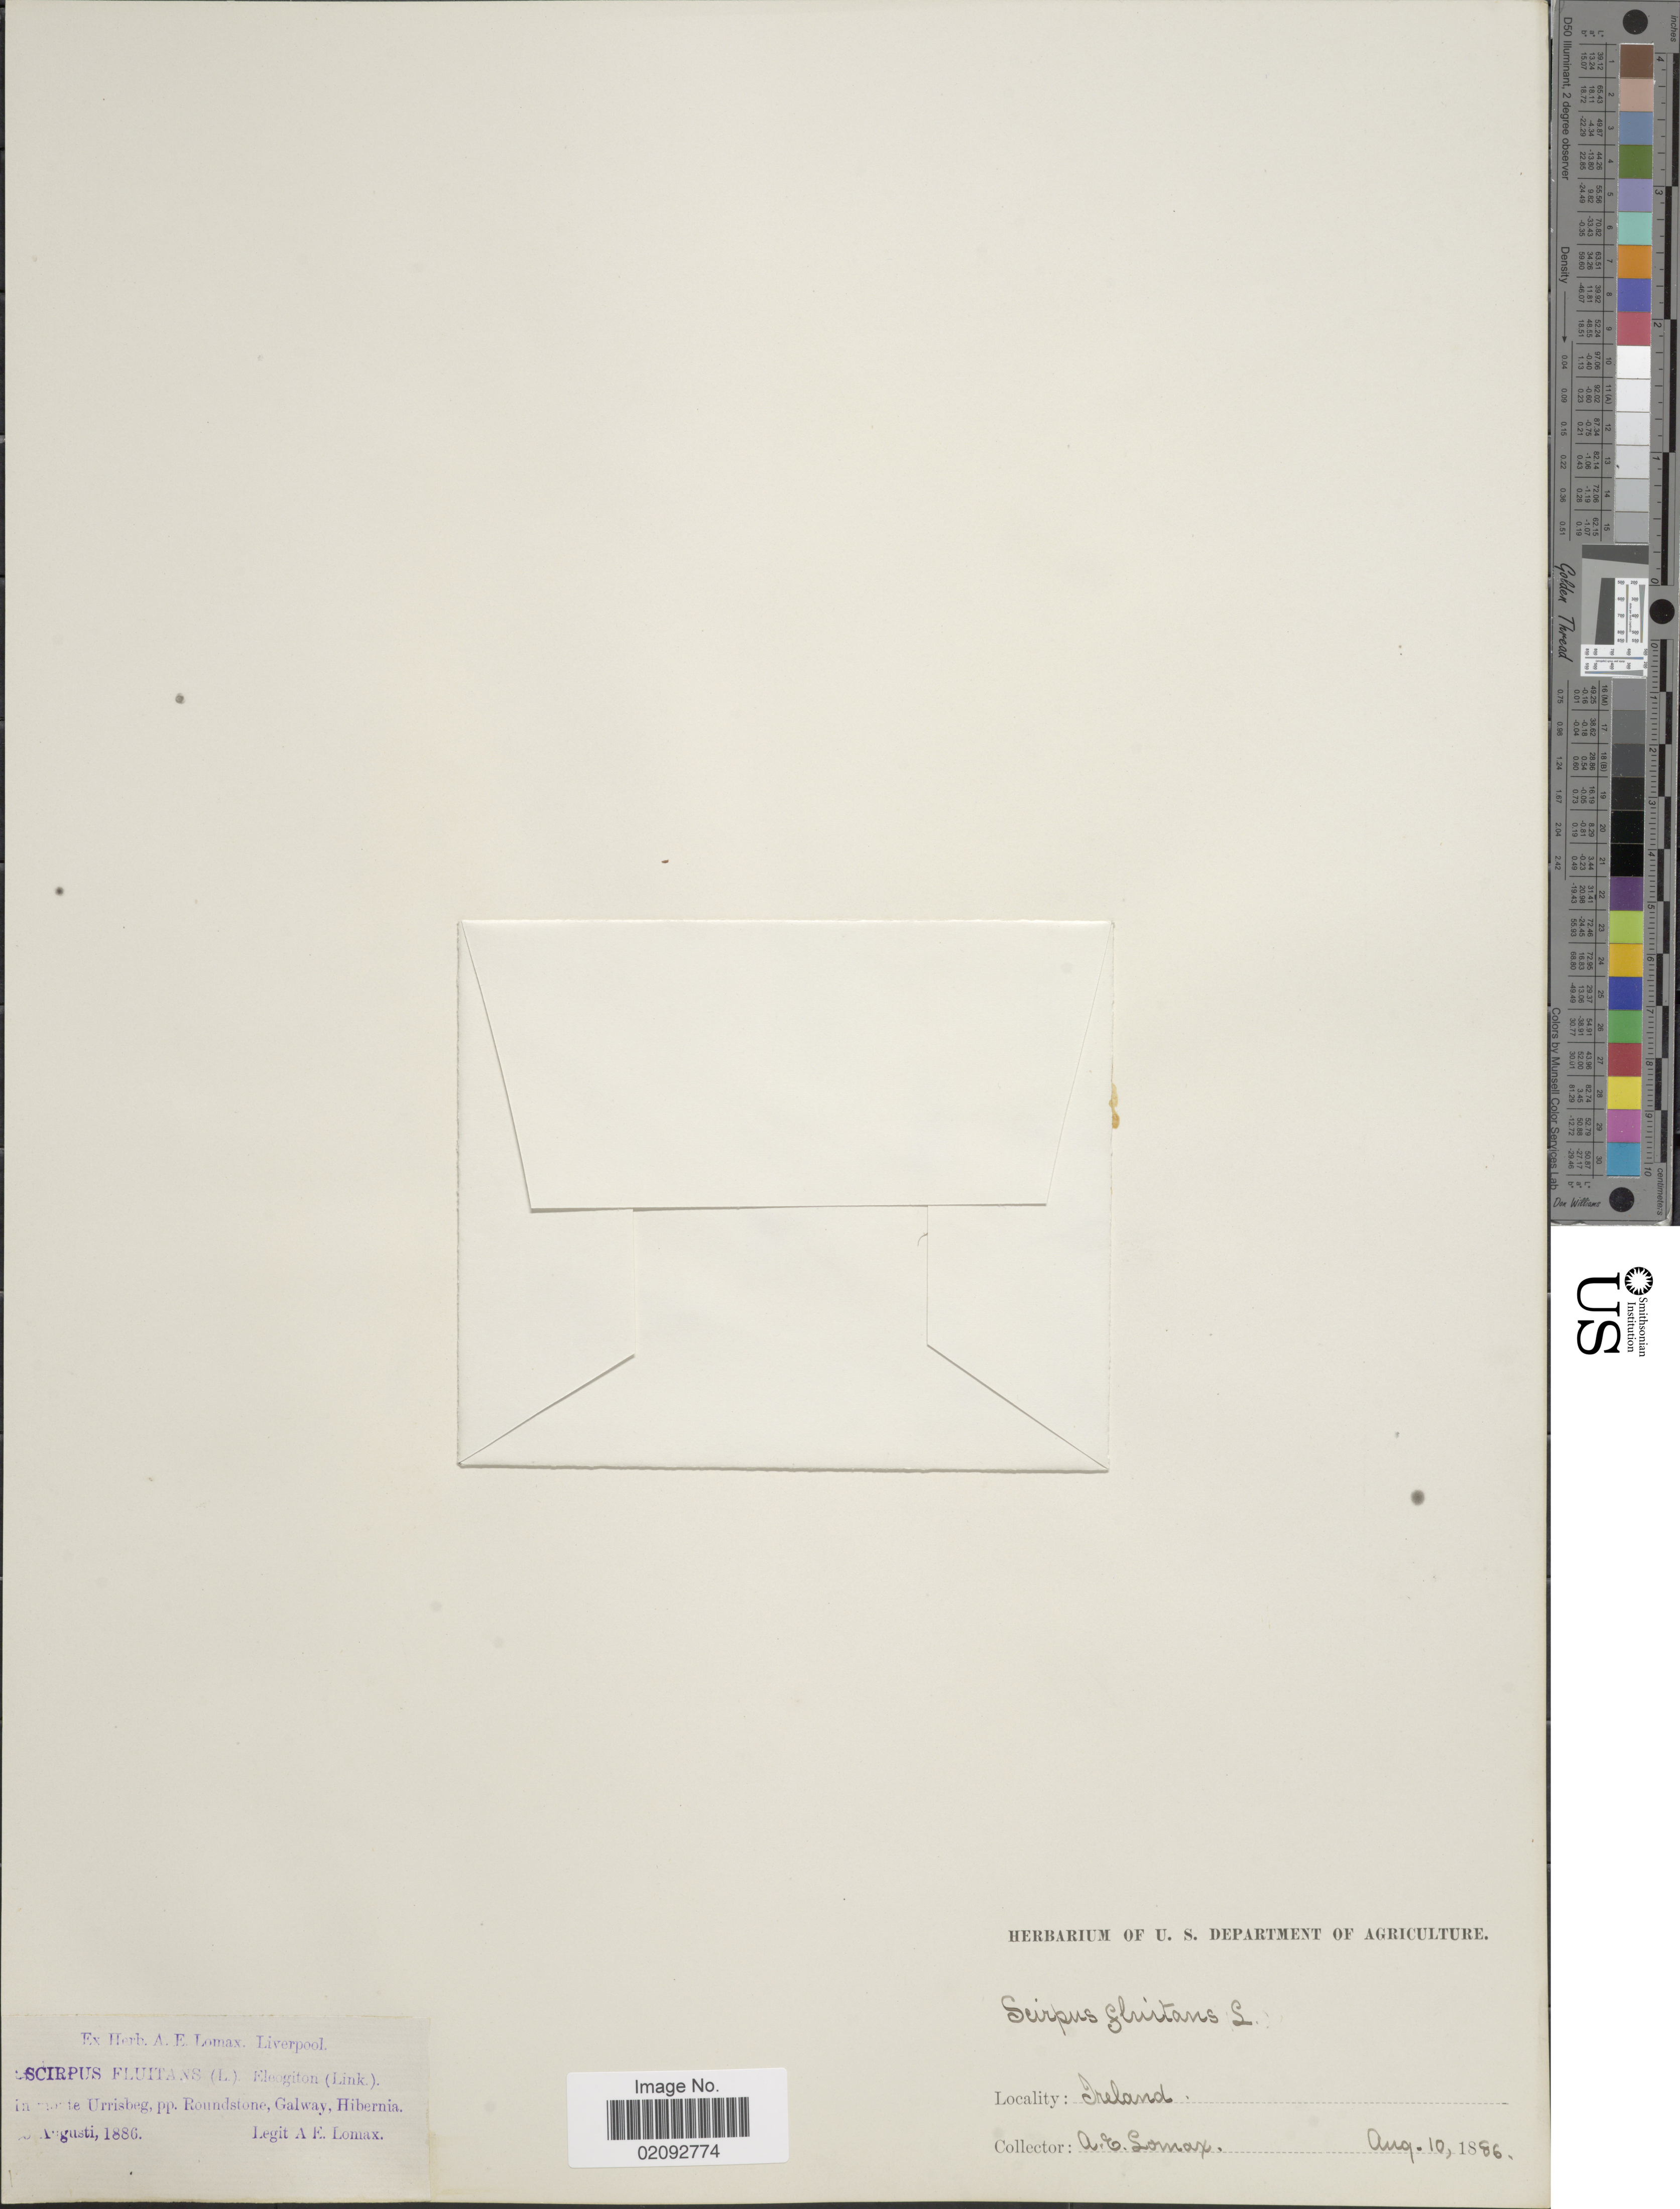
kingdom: Plantae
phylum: Tracheophyta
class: Liliopsida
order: Poales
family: Cyperaceae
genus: Isolepis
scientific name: Isolepis fluitans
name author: (L.) R. Br.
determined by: Strong, Mark T., (BOT), Smithsonian Institution - National Museum of Natural History (UNITED STATES)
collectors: A. Lomax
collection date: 1886-08-10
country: Ireland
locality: In monte Urrisbeg, pp. Roundstone, Galway